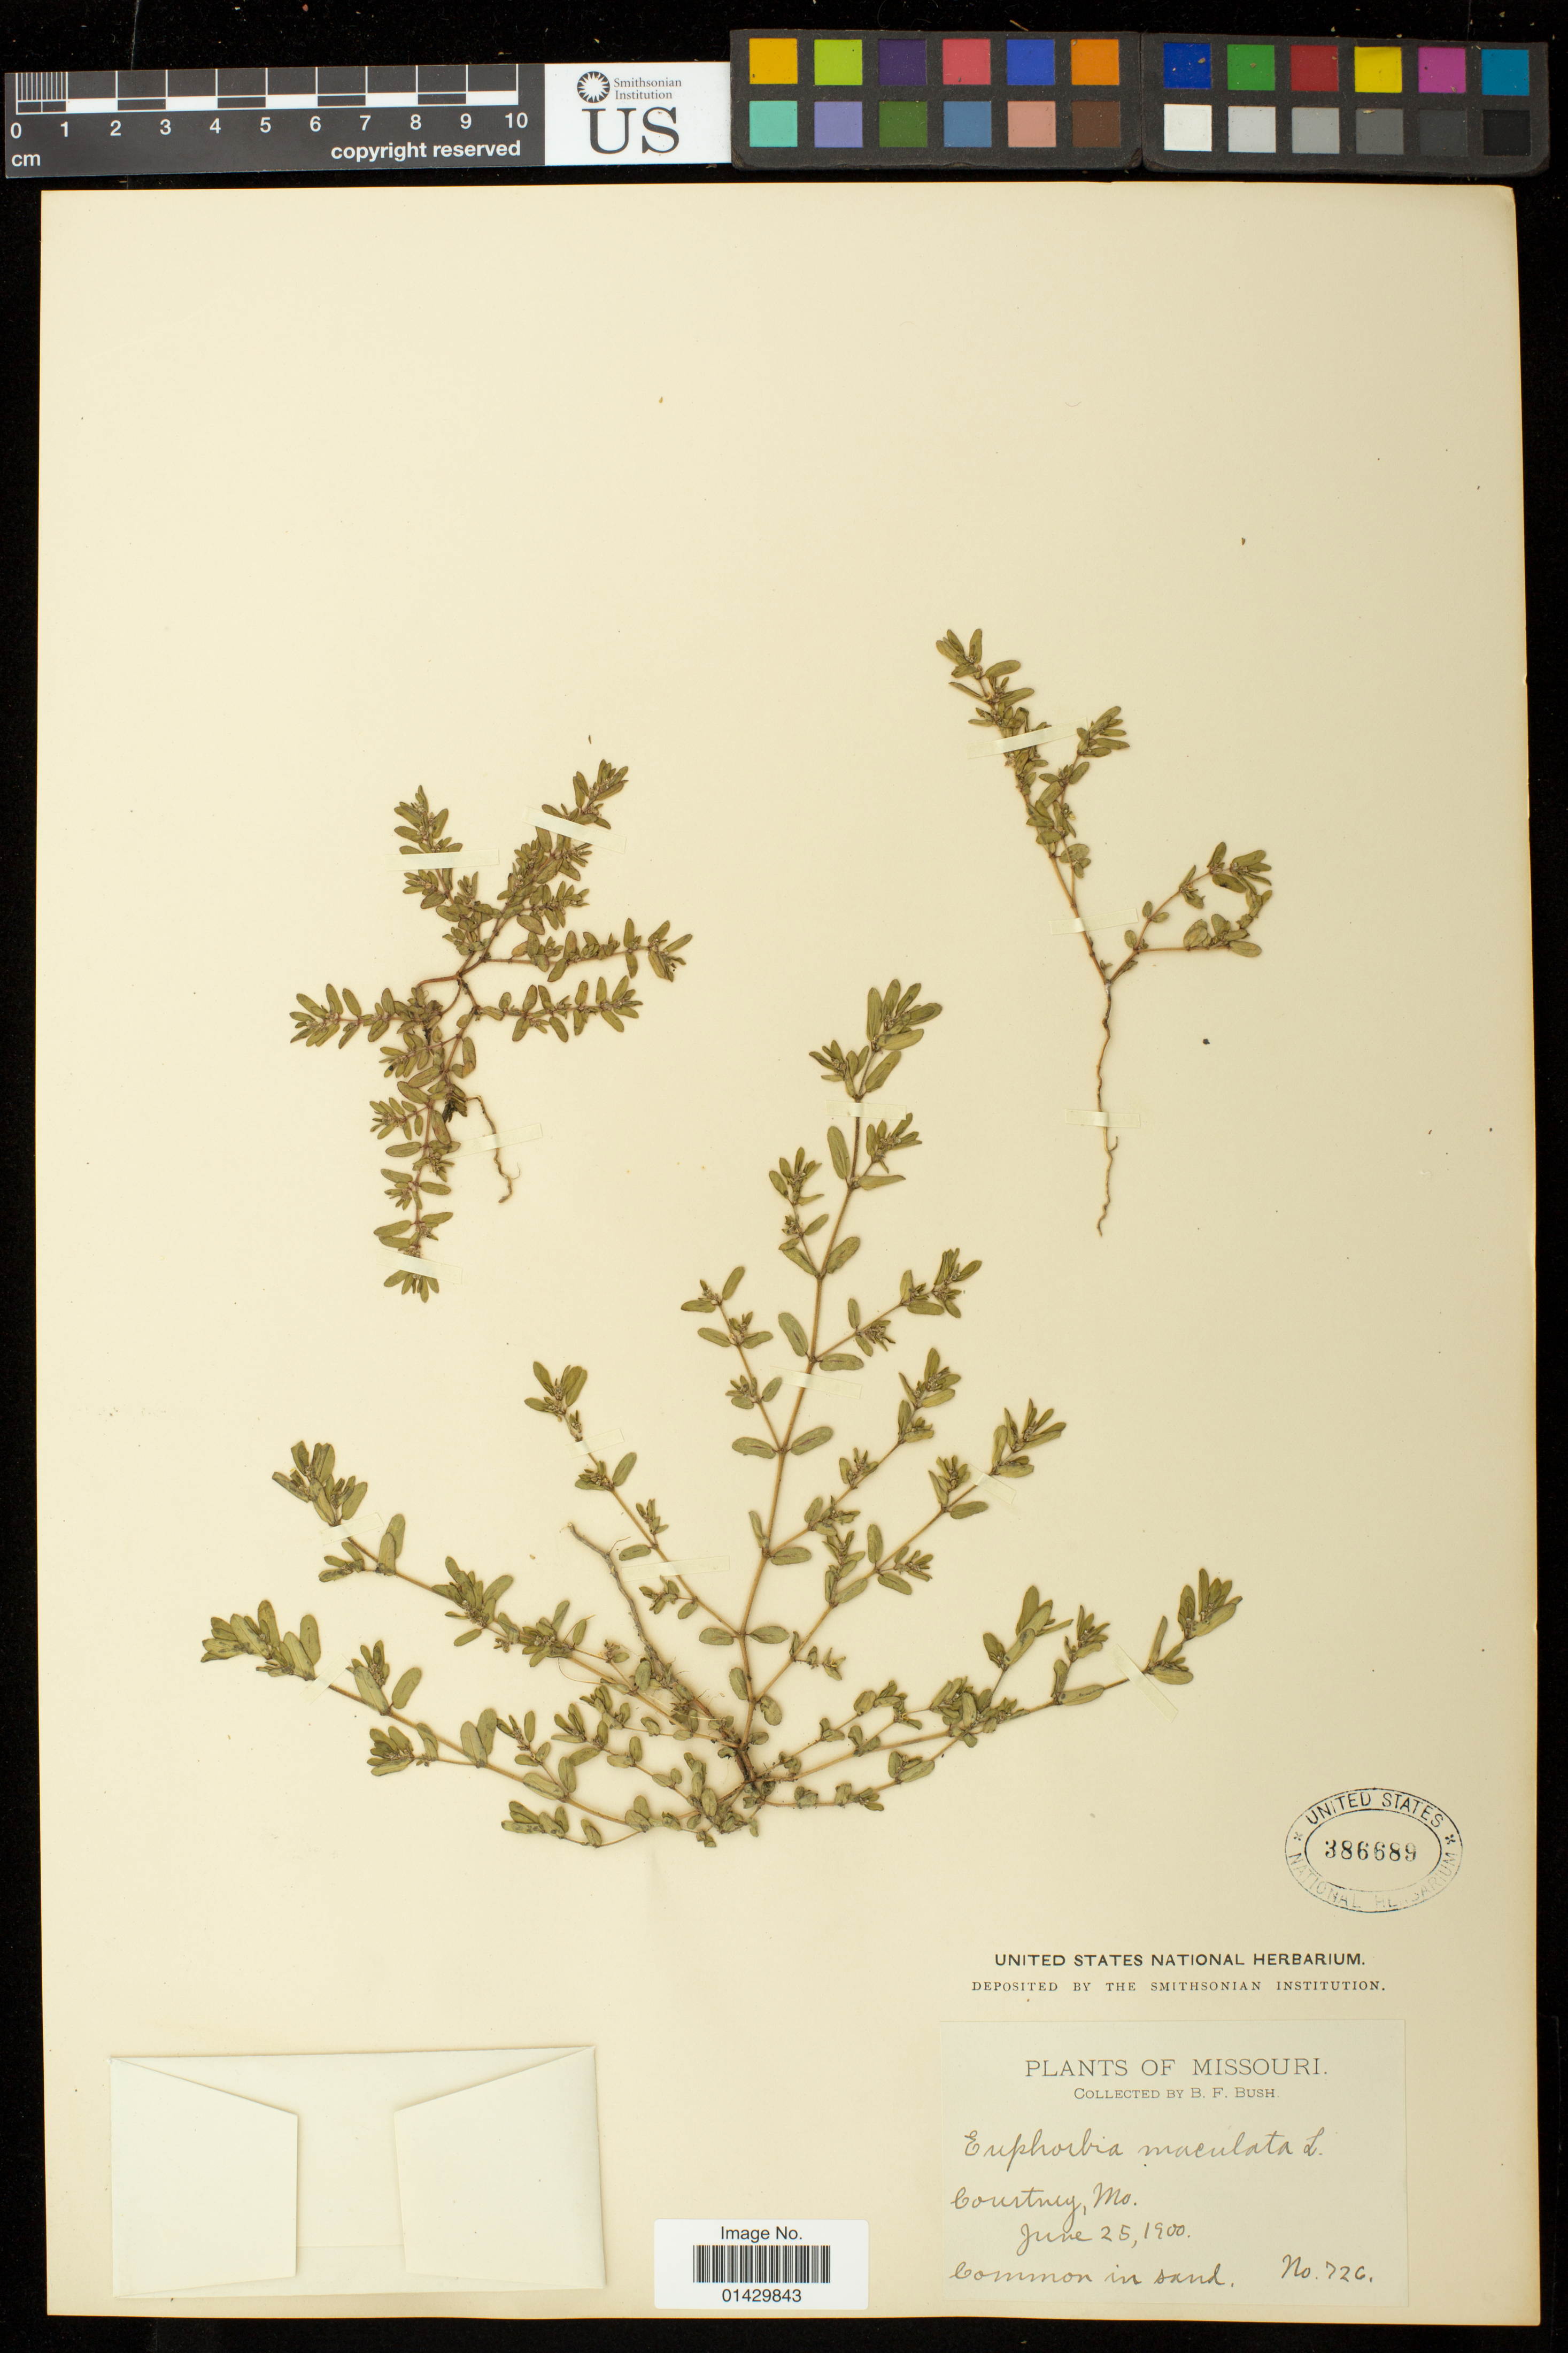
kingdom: Plantae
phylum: Tracheophyta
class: Magnoliopsida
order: Malpighiales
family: Euphorbiaceae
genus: Euphorbia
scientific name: Euphorbia maculata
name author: L.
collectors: B. F. Bush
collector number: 726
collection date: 1900-06-25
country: United States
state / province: Missouri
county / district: Jackson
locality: Courtney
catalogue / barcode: US 386689